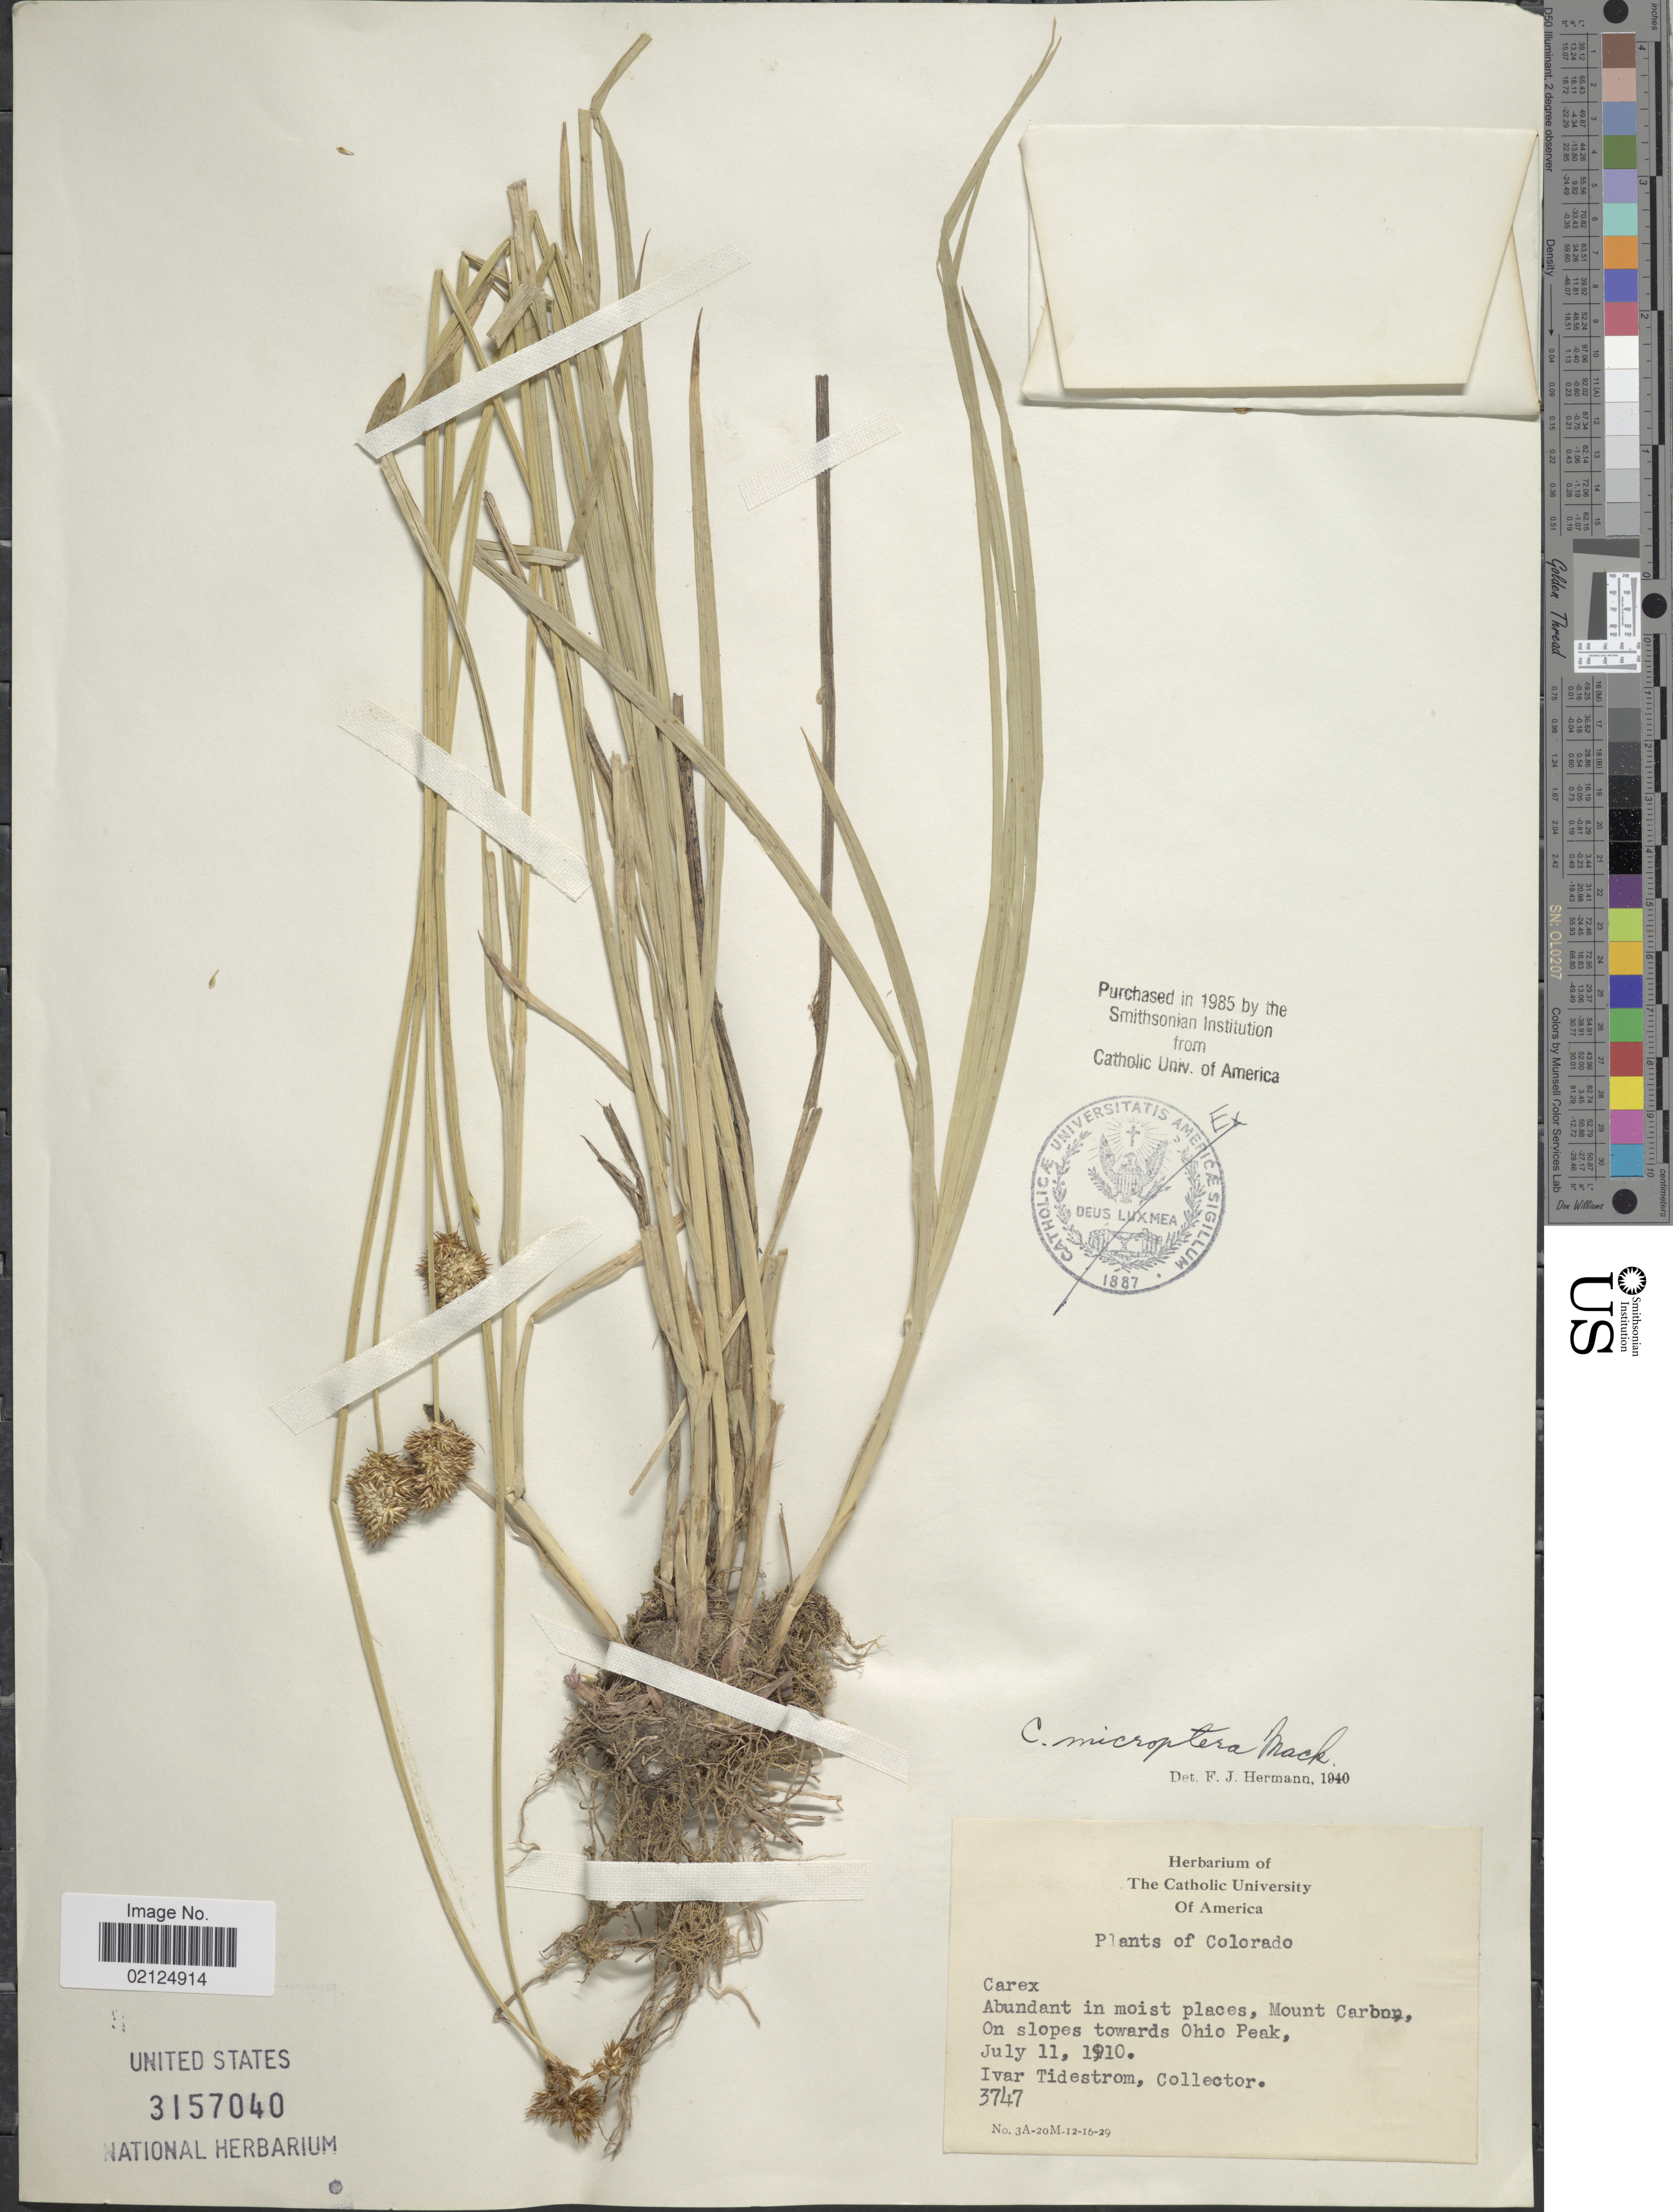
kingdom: Plantae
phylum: Tracheophyta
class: Liliopsida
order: Poales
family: Cyperaceae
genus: Carex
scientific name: Carex microptera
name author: Mack.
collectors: I. F. Tidestrom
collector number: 3747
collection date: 1910-07-11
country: United States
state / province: Colorado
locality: Mount Carbon, on slopes towards Ohio Peak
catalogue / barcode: US 3157040